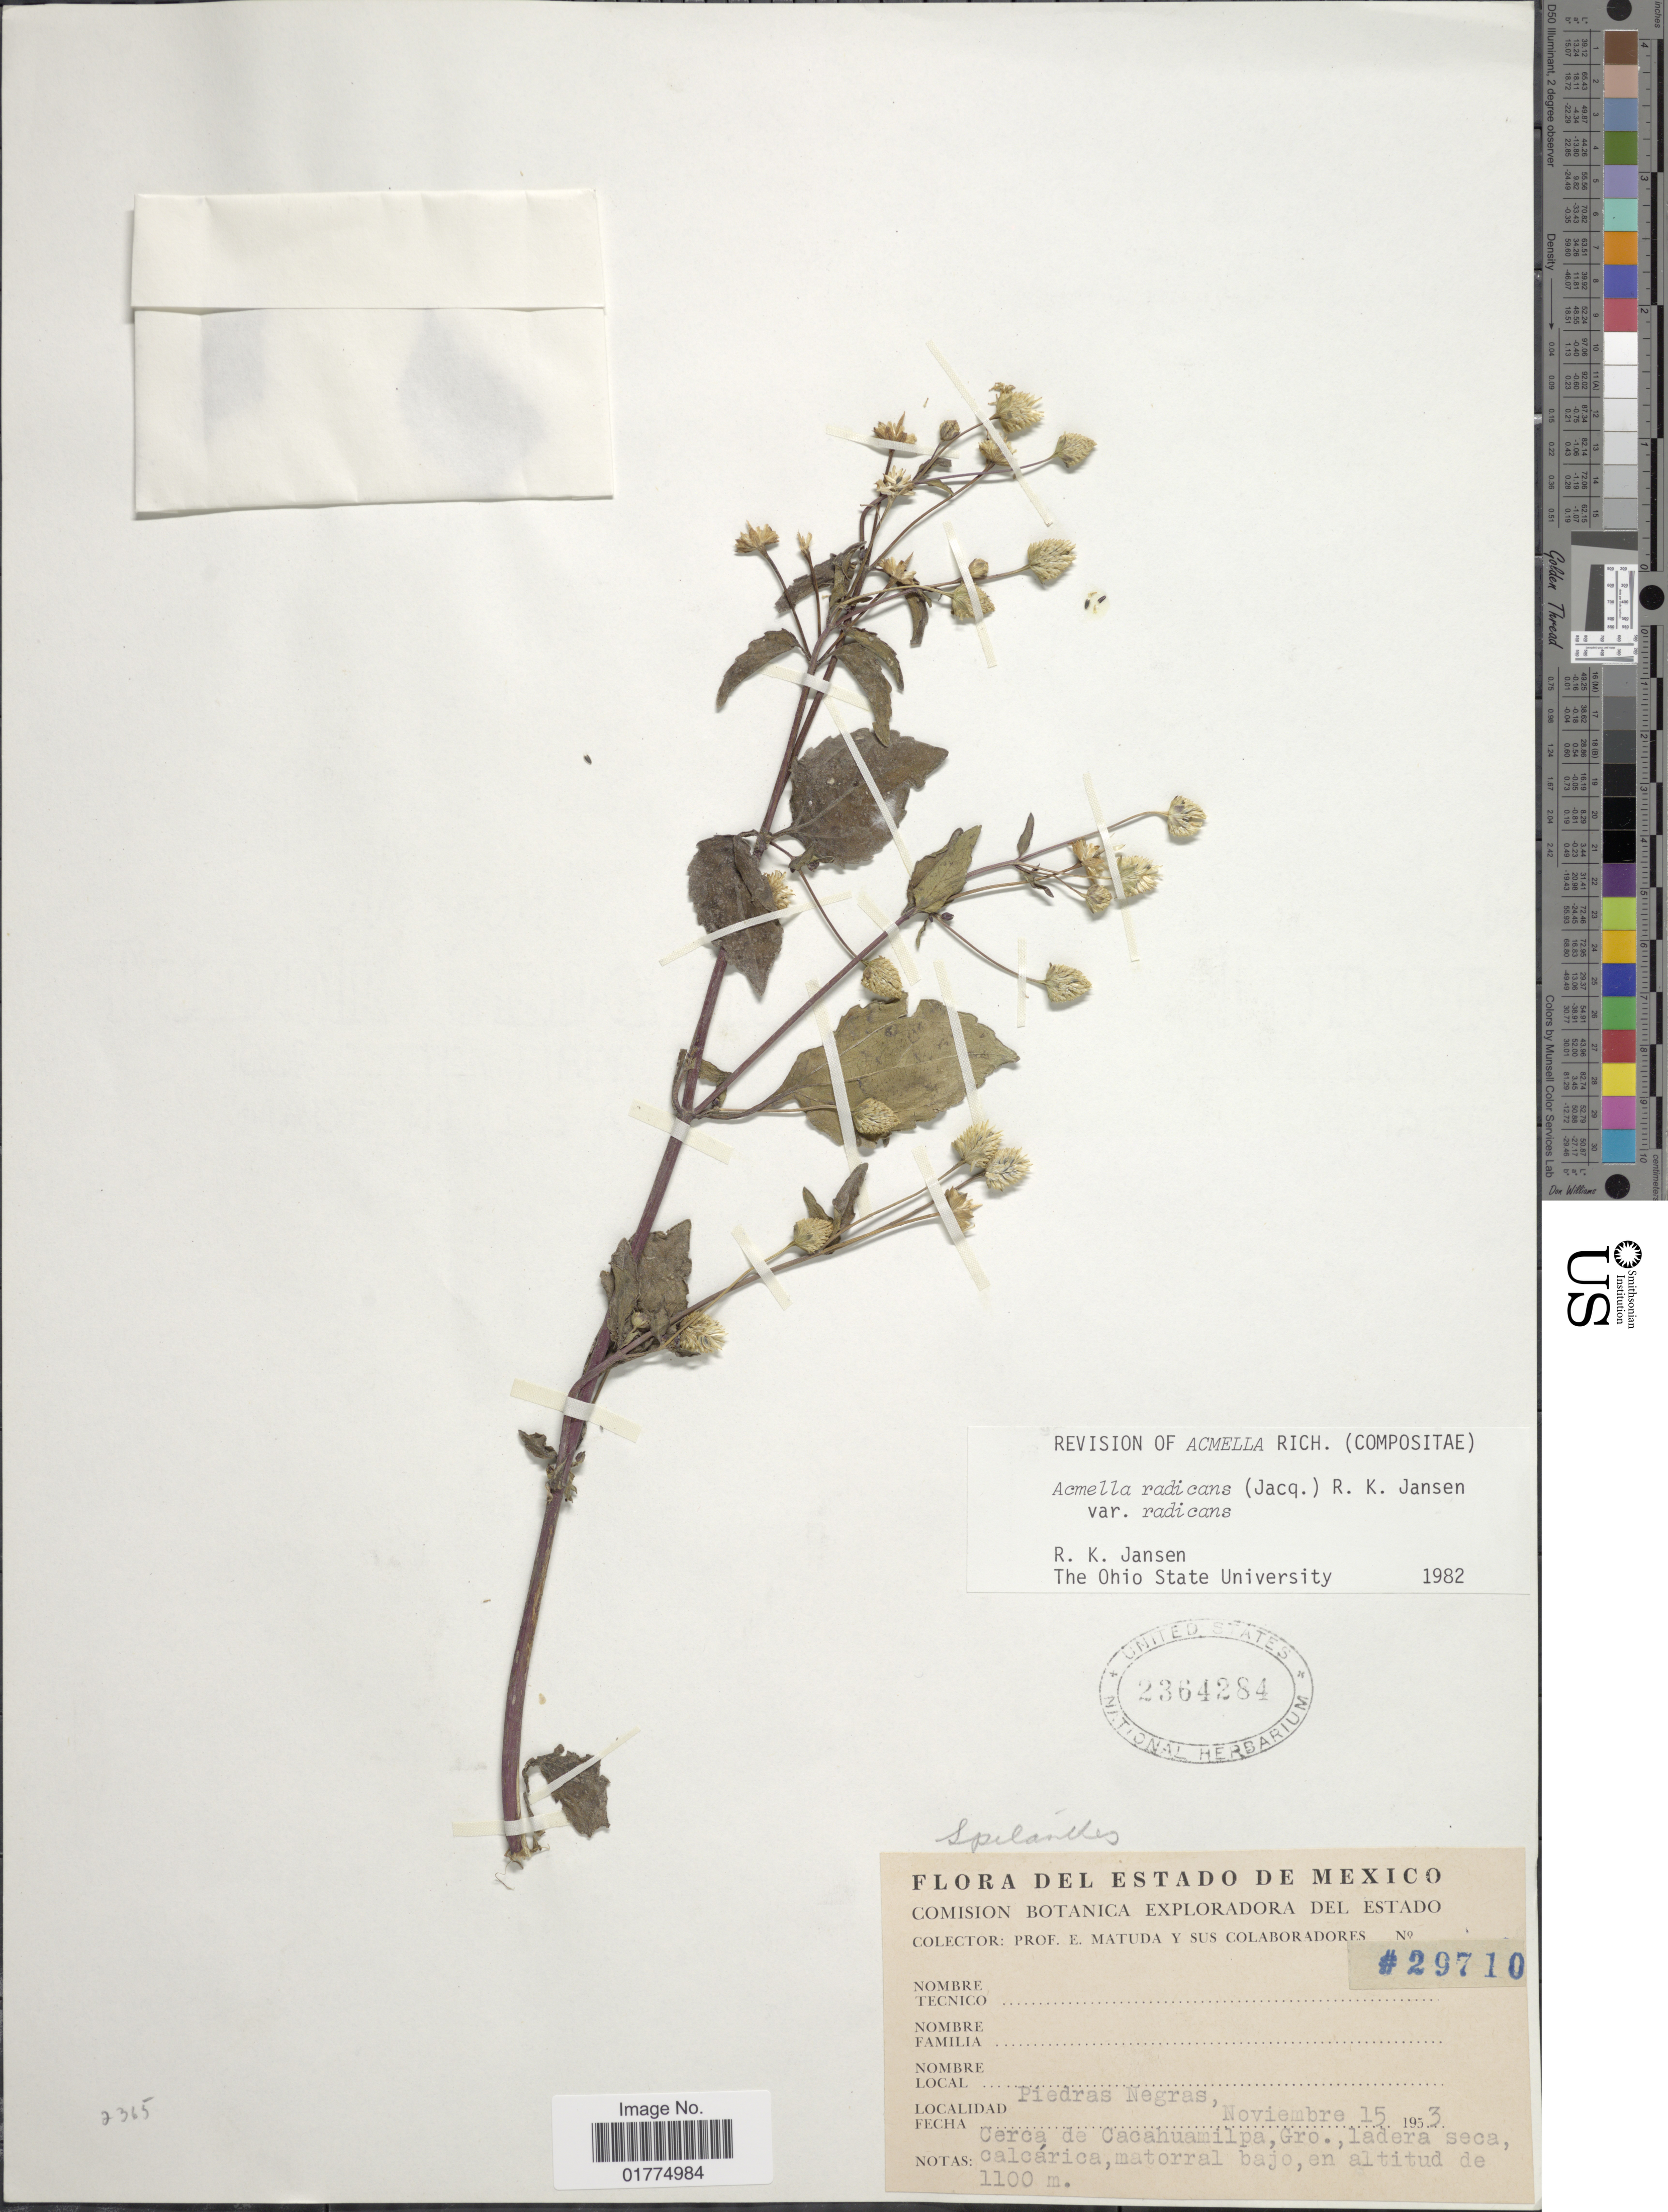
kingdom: Plantae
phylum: Tracheophyta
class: Magnoliopsida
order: Asterales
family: Asteraceae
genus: Acmella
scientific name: Acmella radicans var. radicans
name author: (Jacq.) R.K. Jansen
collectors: E. Matuda & et al.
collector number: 29710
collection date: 1953-11-15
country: Mexico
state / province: Guerrero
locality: Estado de Mexic. Cerca de Cacahuamilpa, Gro., ladera seca, calcárica, matorral bajo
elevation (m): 1100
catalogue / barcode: US 2364284